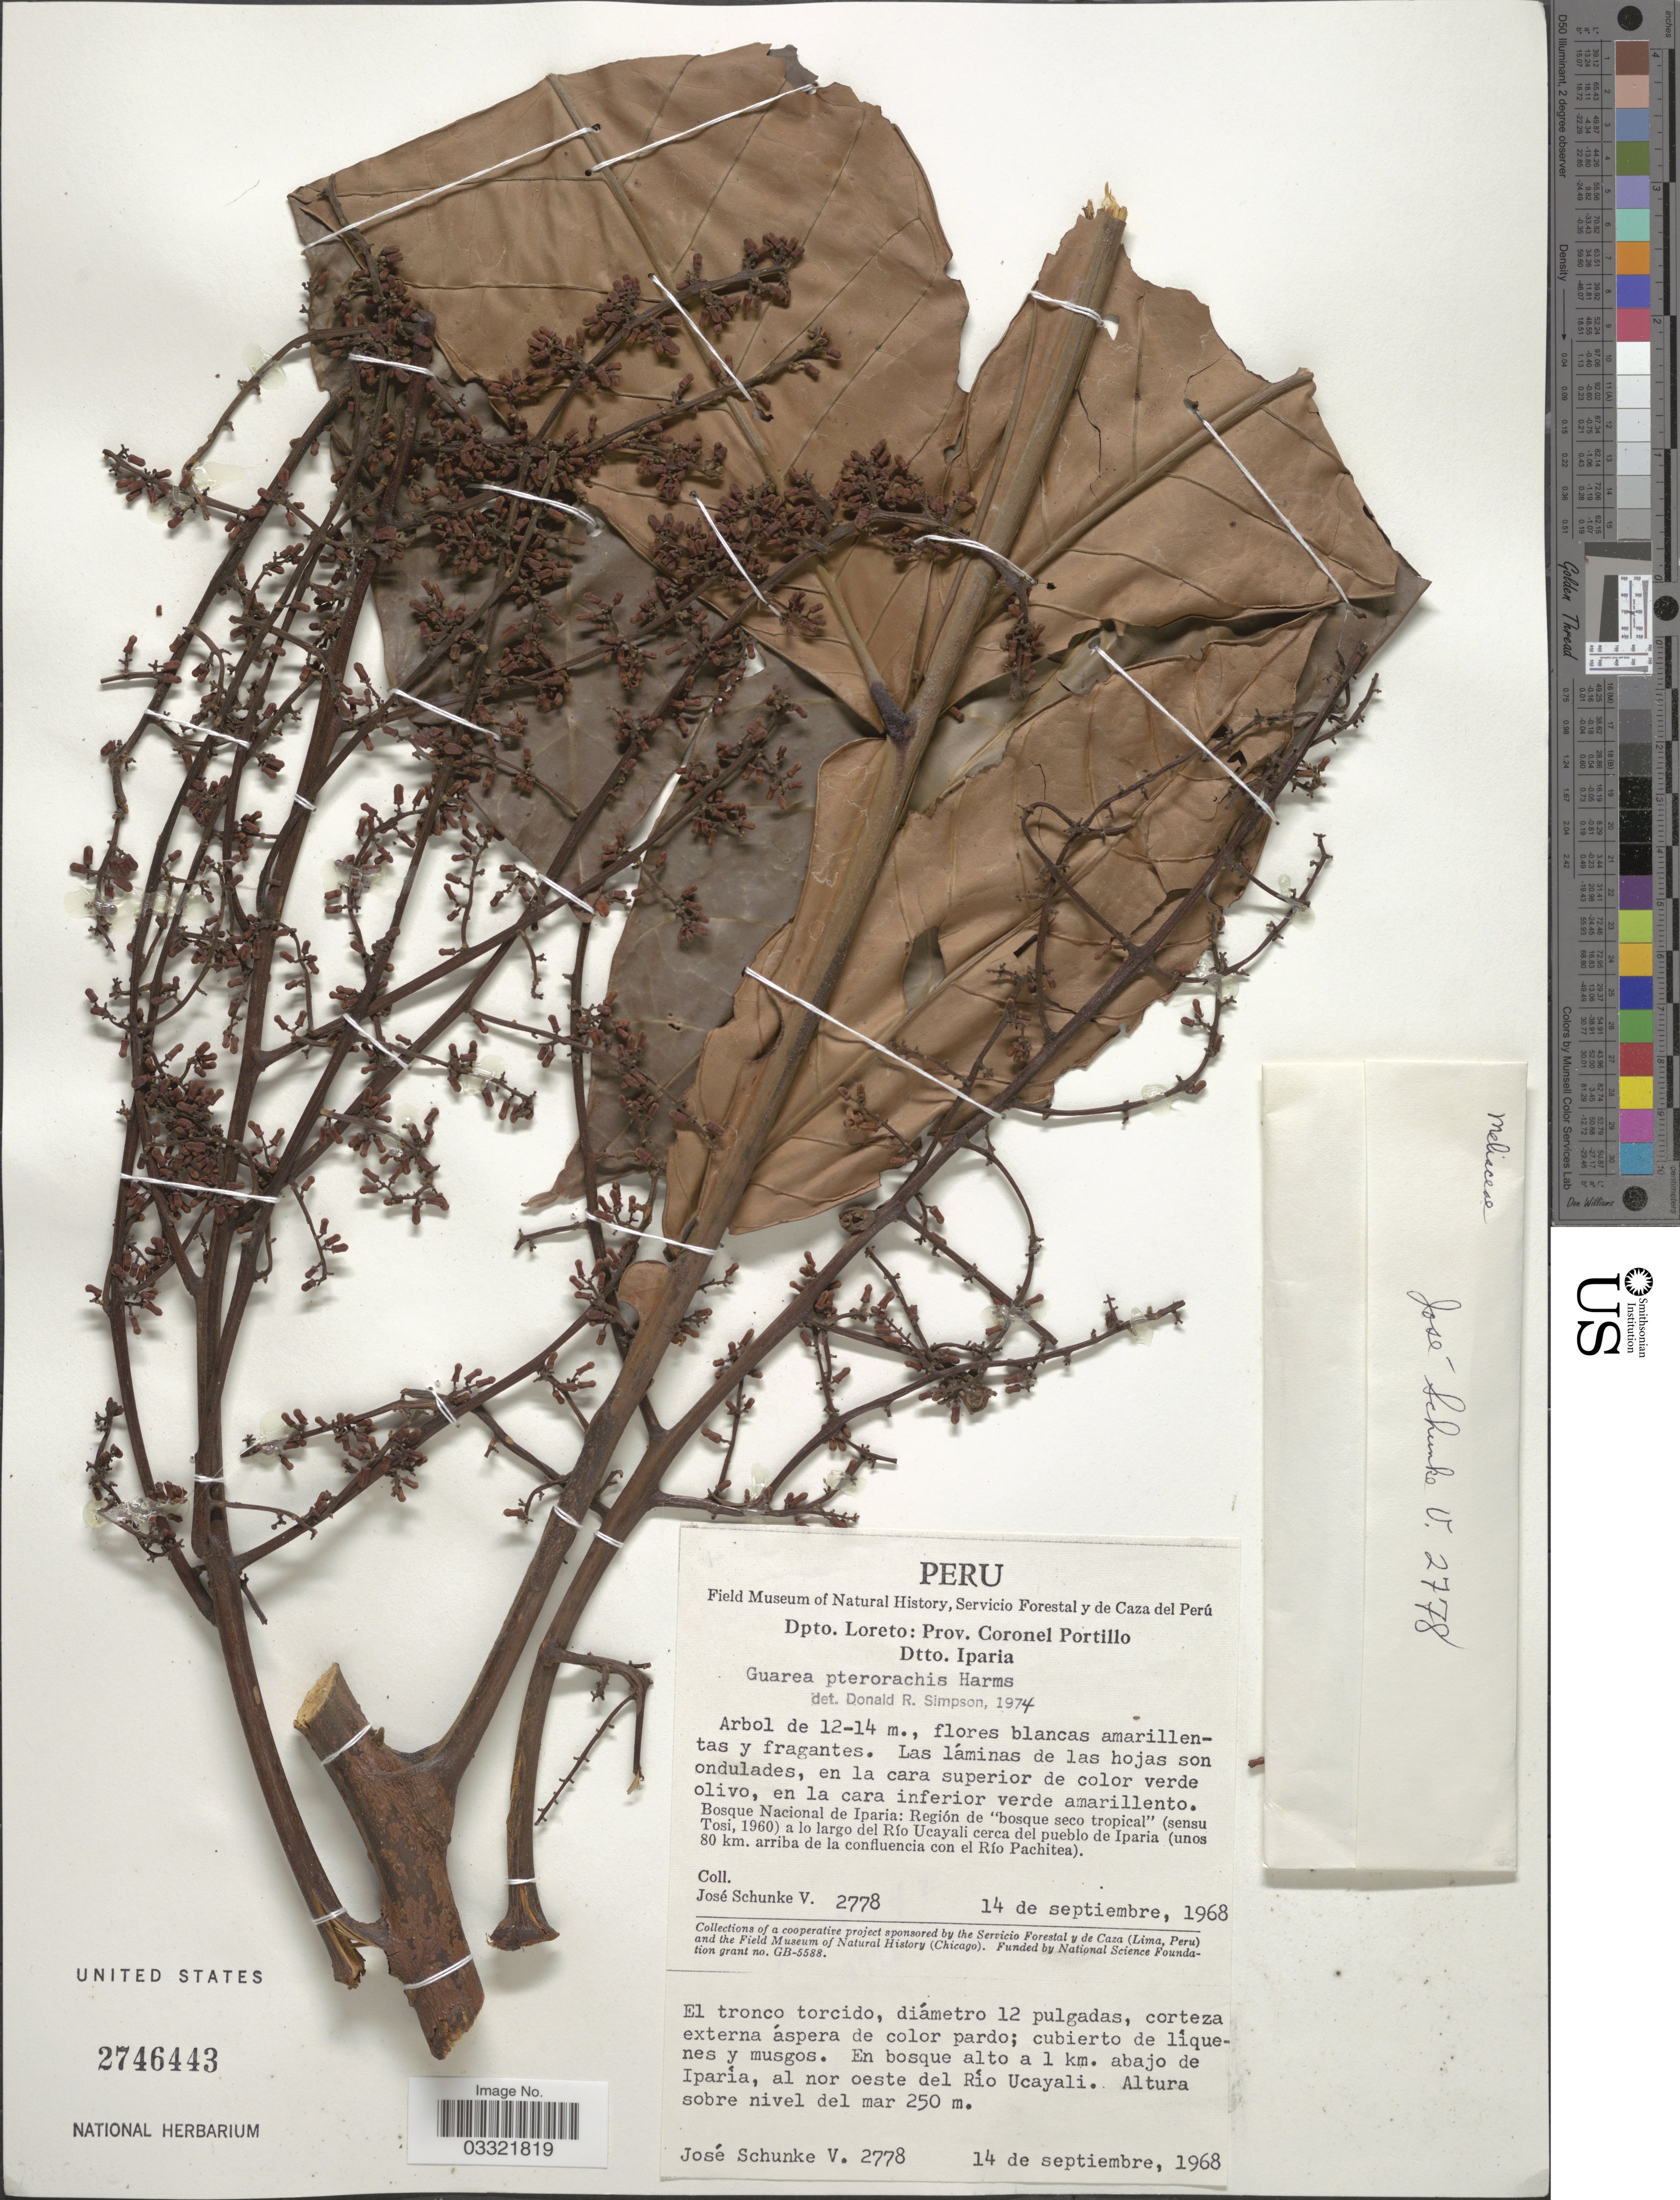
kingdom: Plantae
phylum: Tracheophyta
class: Magnoliopsida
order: Sapindales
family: Meliaceae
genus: Guarea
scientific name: Guarea pterorhachis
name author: Harms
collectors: J. Schunke Vigo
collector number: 2778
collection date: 1968-09-14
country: Peru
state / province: Loreto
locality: Dpto. Loreto: Prov. Coronel Portillo. Dtto. Iparia. Bosque Nacional de Iparia: Región de "bosque seco tropical" (sensu Tosi, 1960) a lo largo del Río Ucayali cerca del pueblo de Iparia (unos 80 km. arriba de la confluencia con el Río Pachitea. En bosque alto a 1 km. abajo de Iparía, al nor oeste del Río Ucayali.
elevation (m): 250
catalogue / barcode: US 2746443